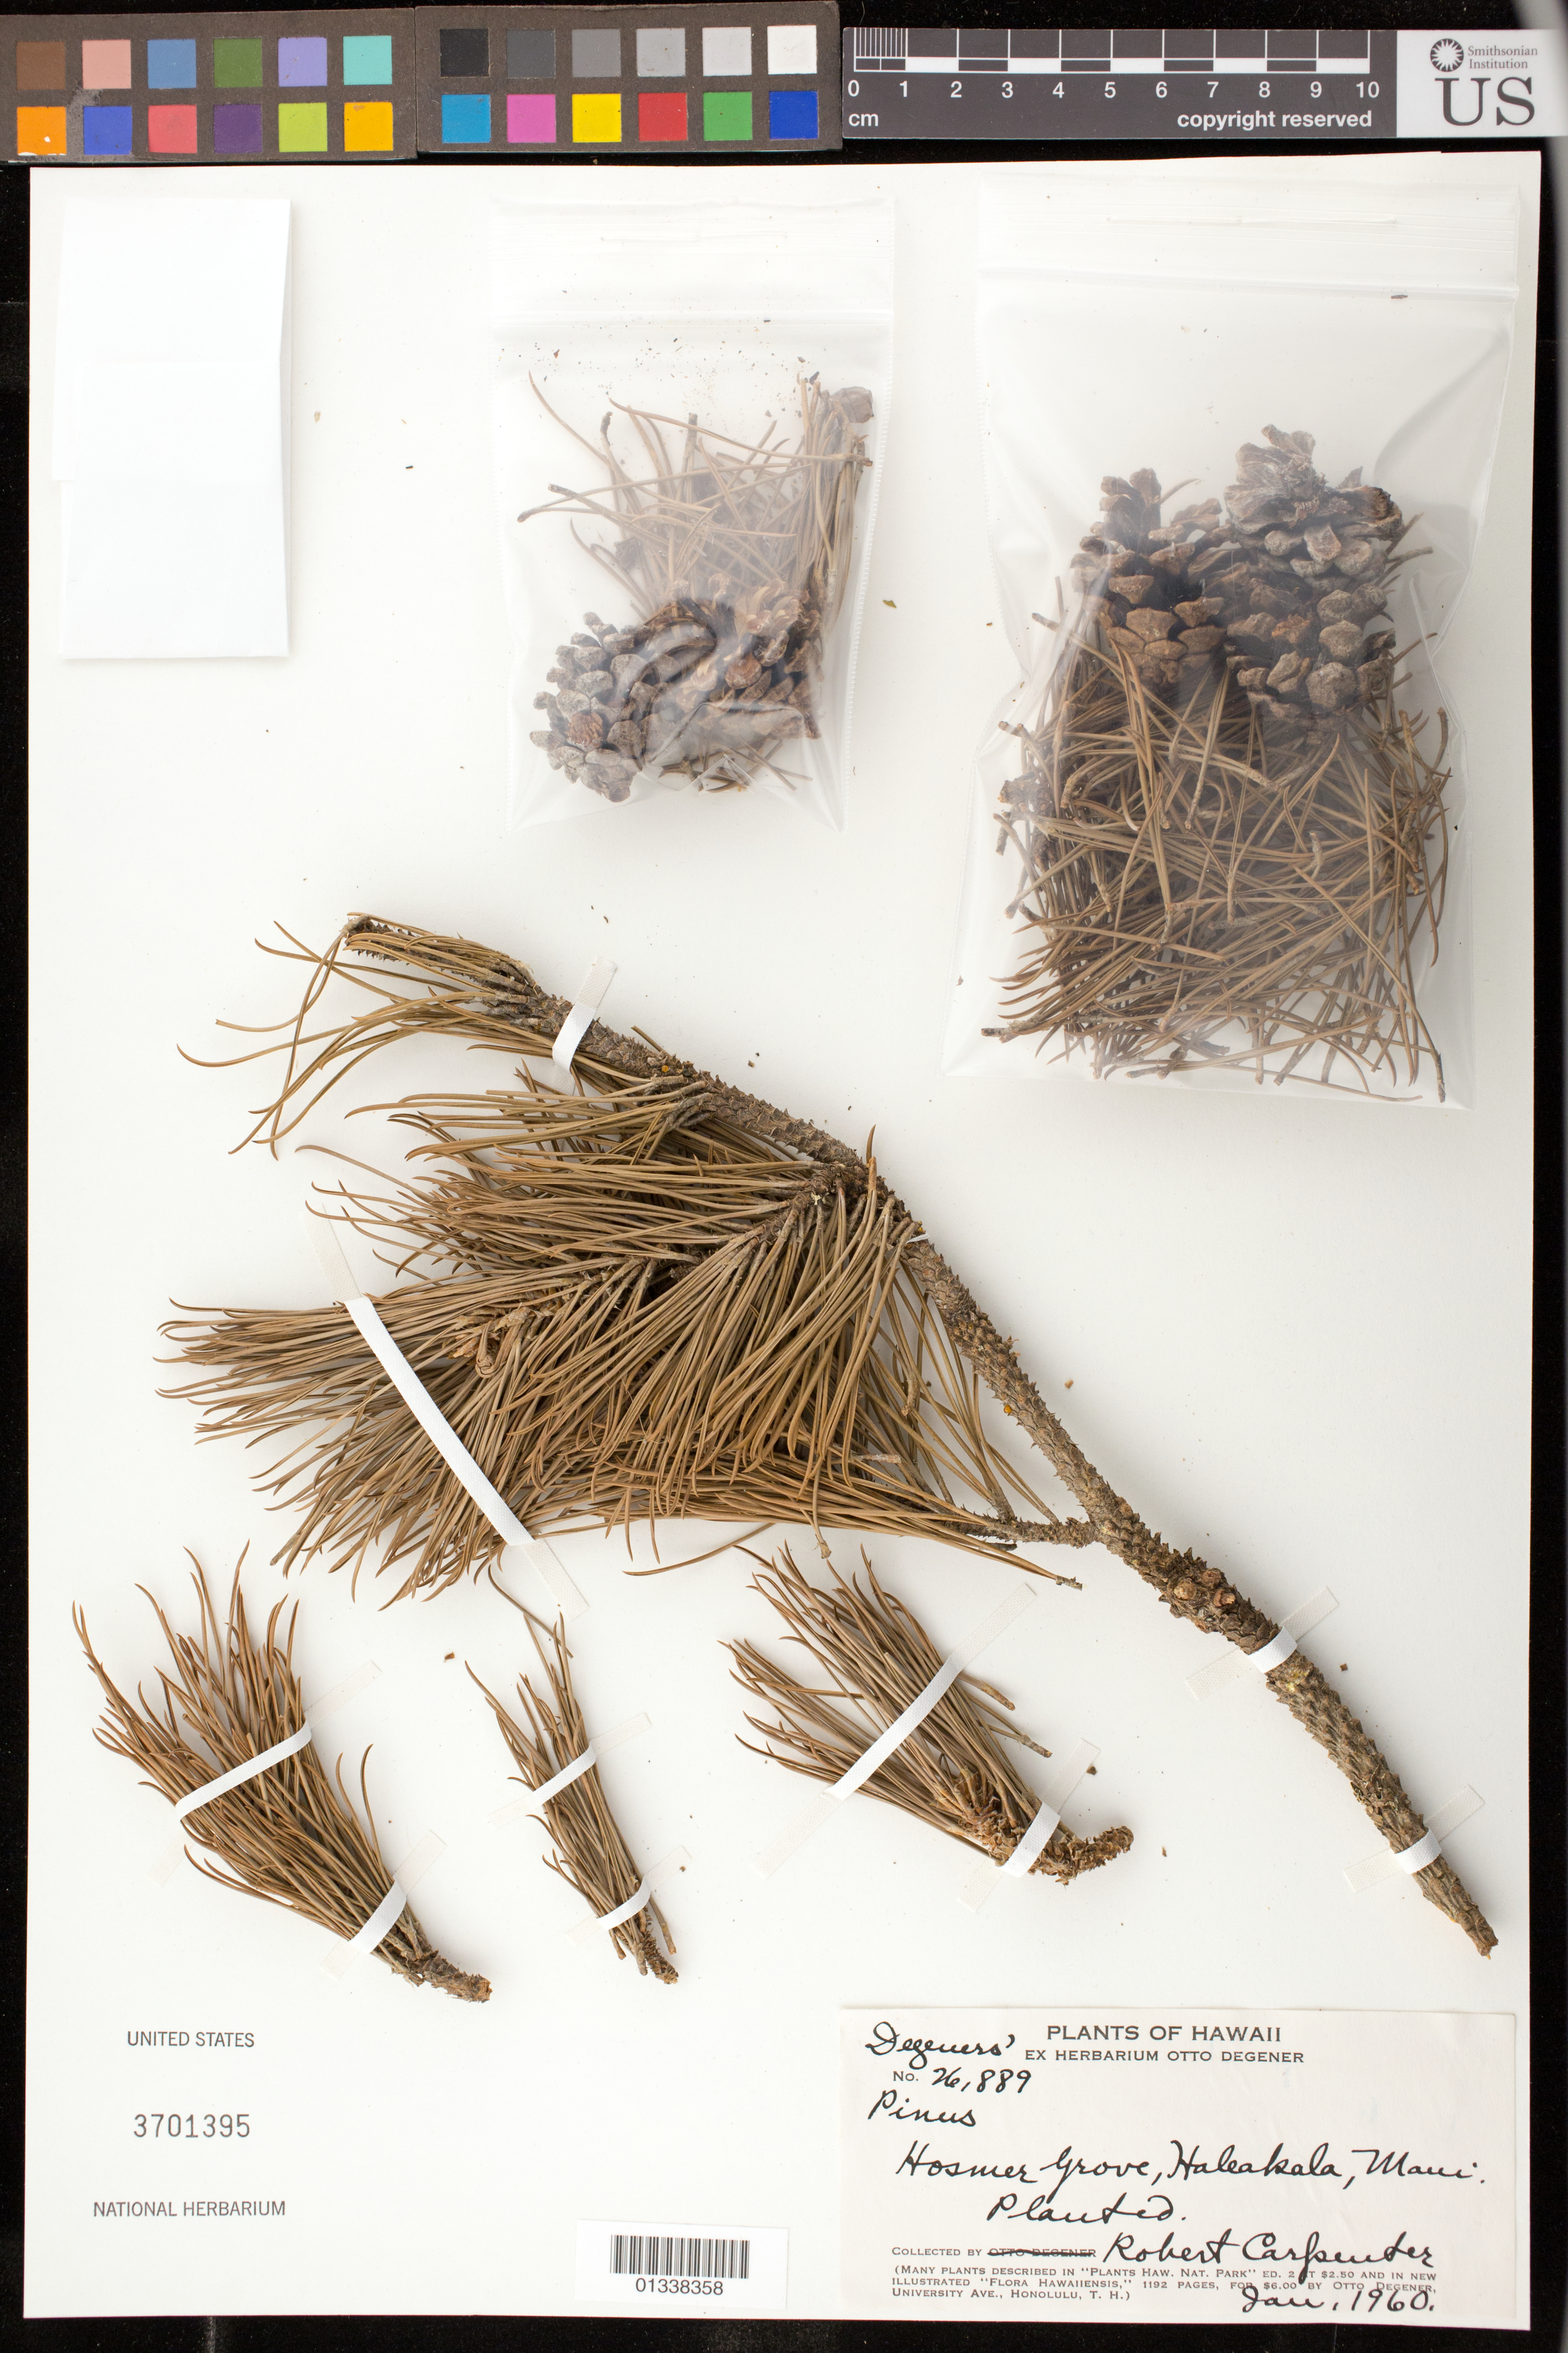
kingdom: Plantae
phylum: Tracheophyta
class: Pinopsida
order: Pinales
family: Pinaceae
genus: Pinus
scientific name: Pinus sp.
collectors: R. Carpenter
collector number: Degeners' No. 26889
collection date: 1960-01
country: United States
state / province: Hawaii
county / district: Maui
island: Maui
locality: Hosmer Grove, Haleakala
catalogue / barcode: US 3701395